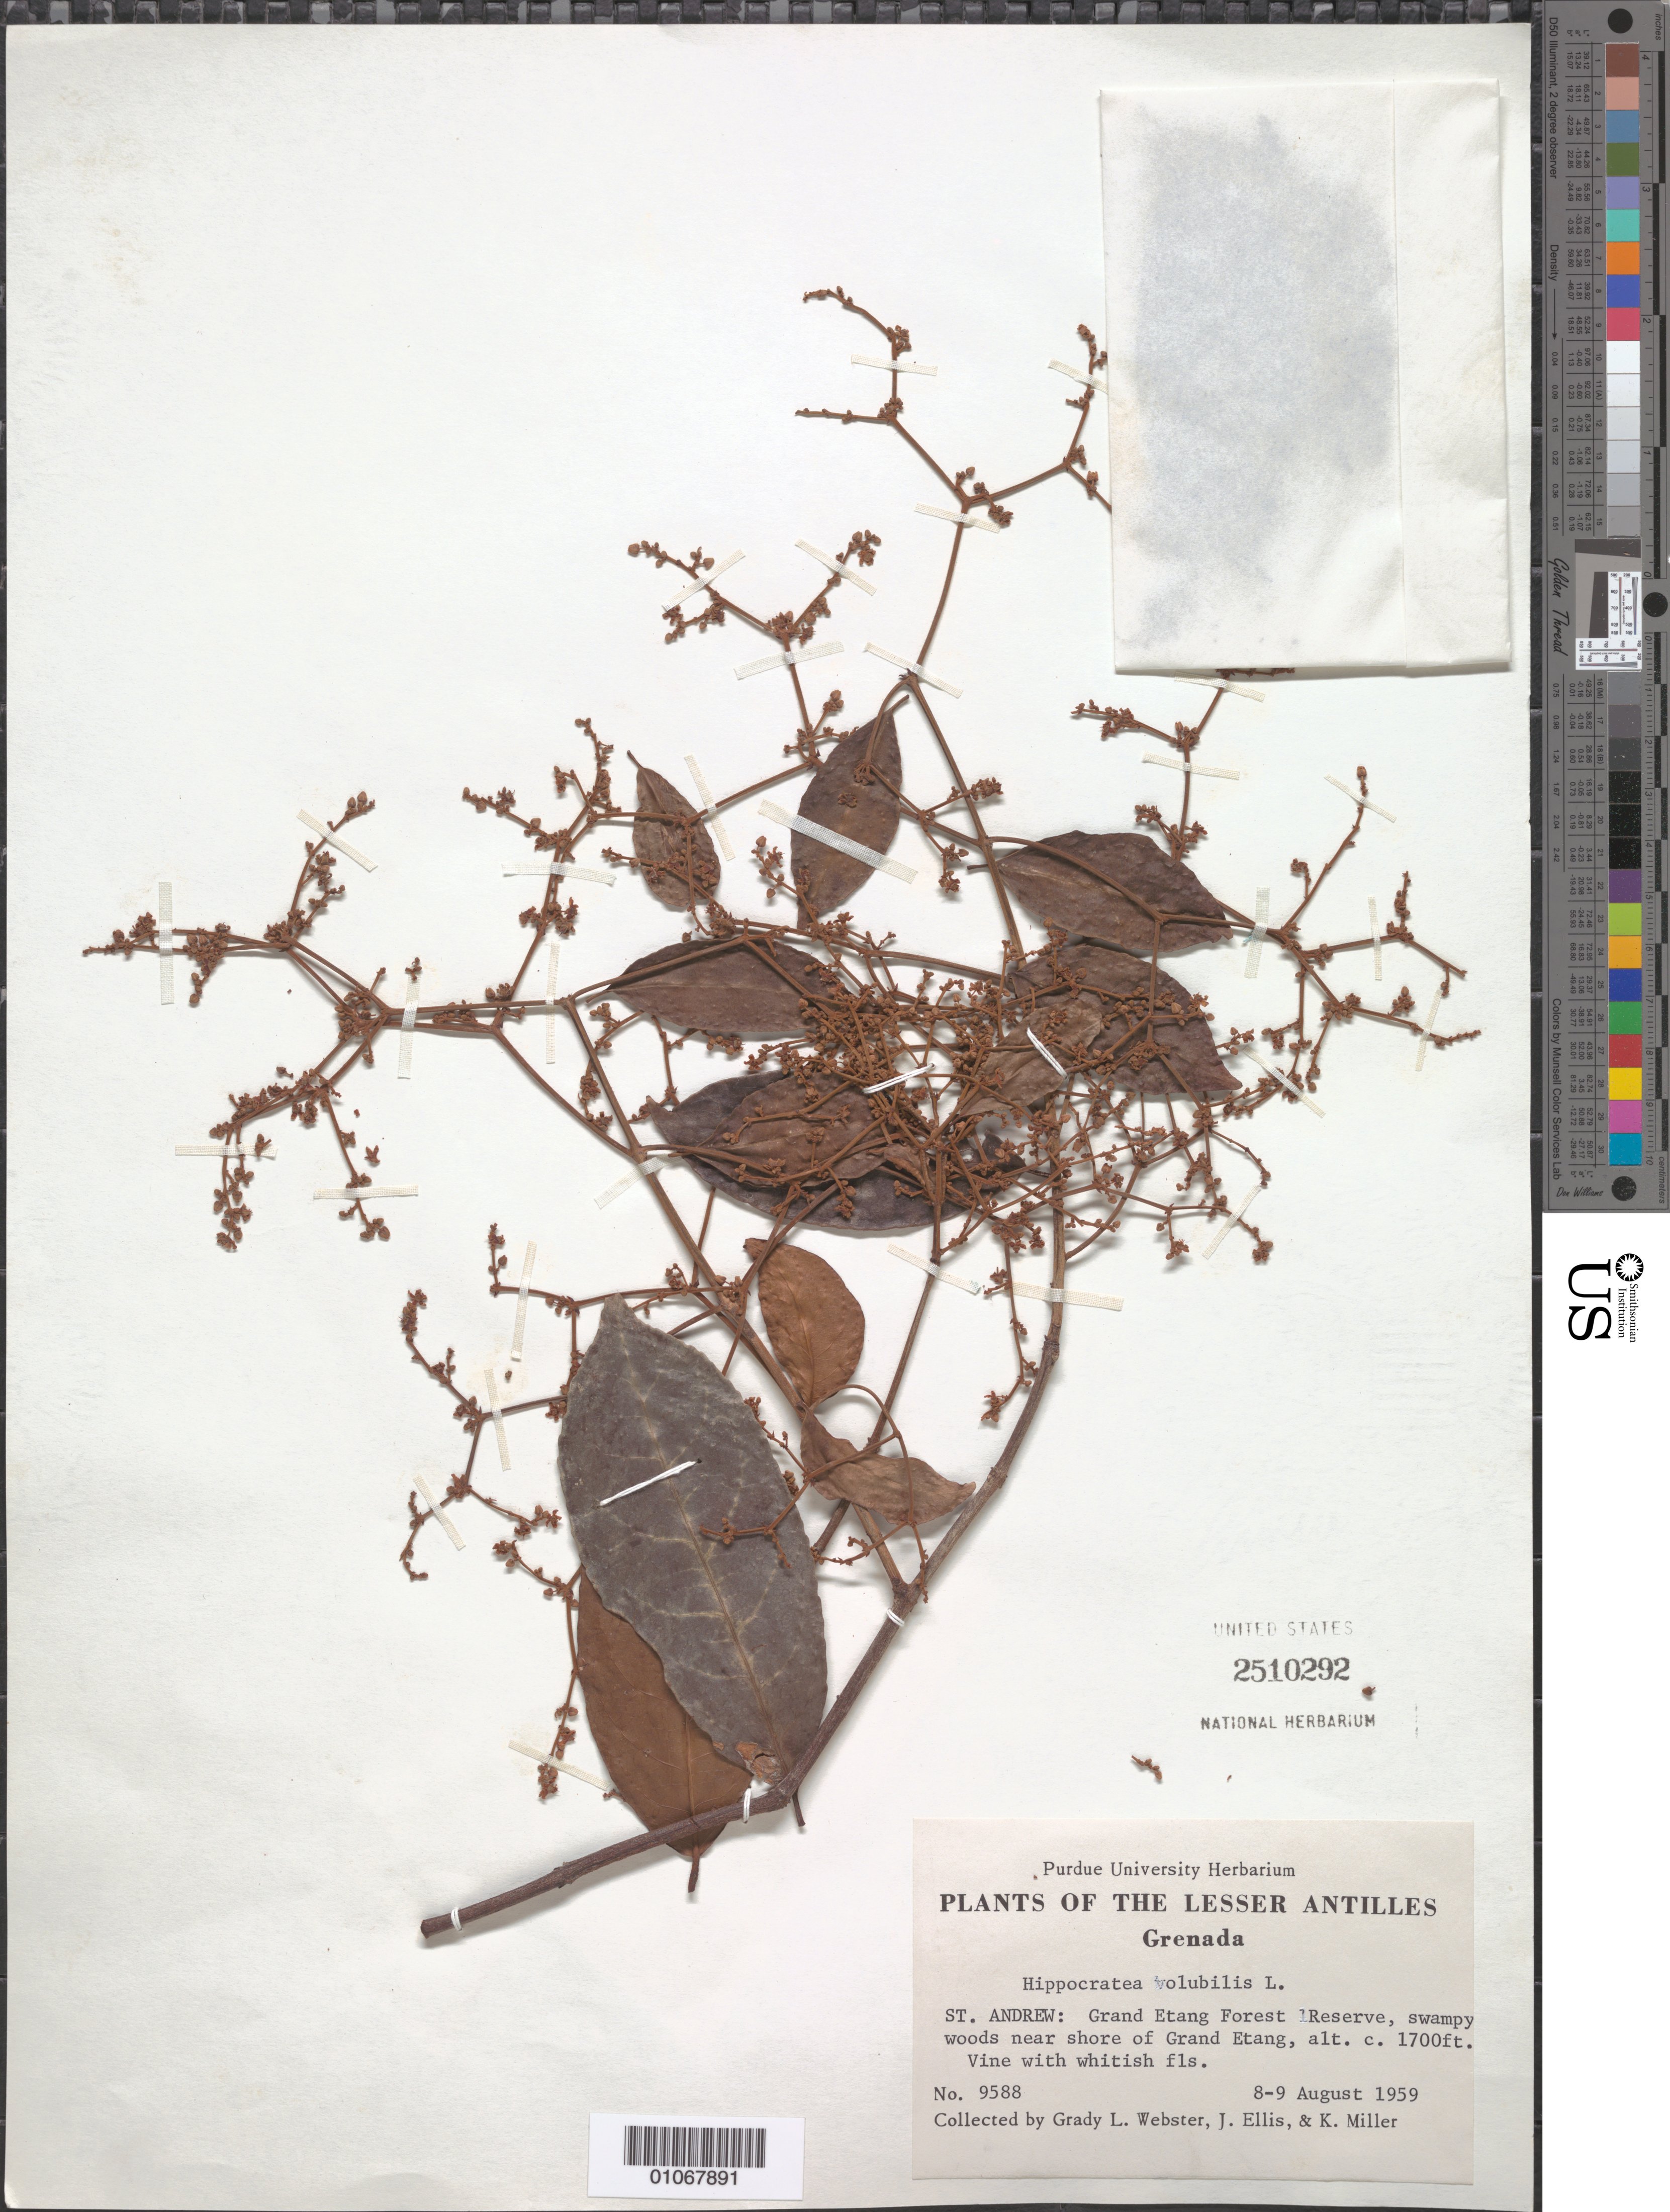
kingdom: Plantae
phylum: Tracheophyta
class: Magnoliopsida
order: Celastrales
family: Celastraceae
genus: Hippocratea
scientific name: Hippocratea volubilis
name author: L.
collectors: G. L. Webster, J. Ellis & K. Miller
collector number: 9588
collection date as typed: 08 Aug 1959 to 09 Aug 1959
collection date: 1959-08-08/1959-08-09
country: Grenada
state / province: Saint Andrew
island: Grenada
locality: Grand Etang forest LReserve, swampy woods near shore of Grand Etang.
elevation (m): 518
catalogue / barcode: US 2510292